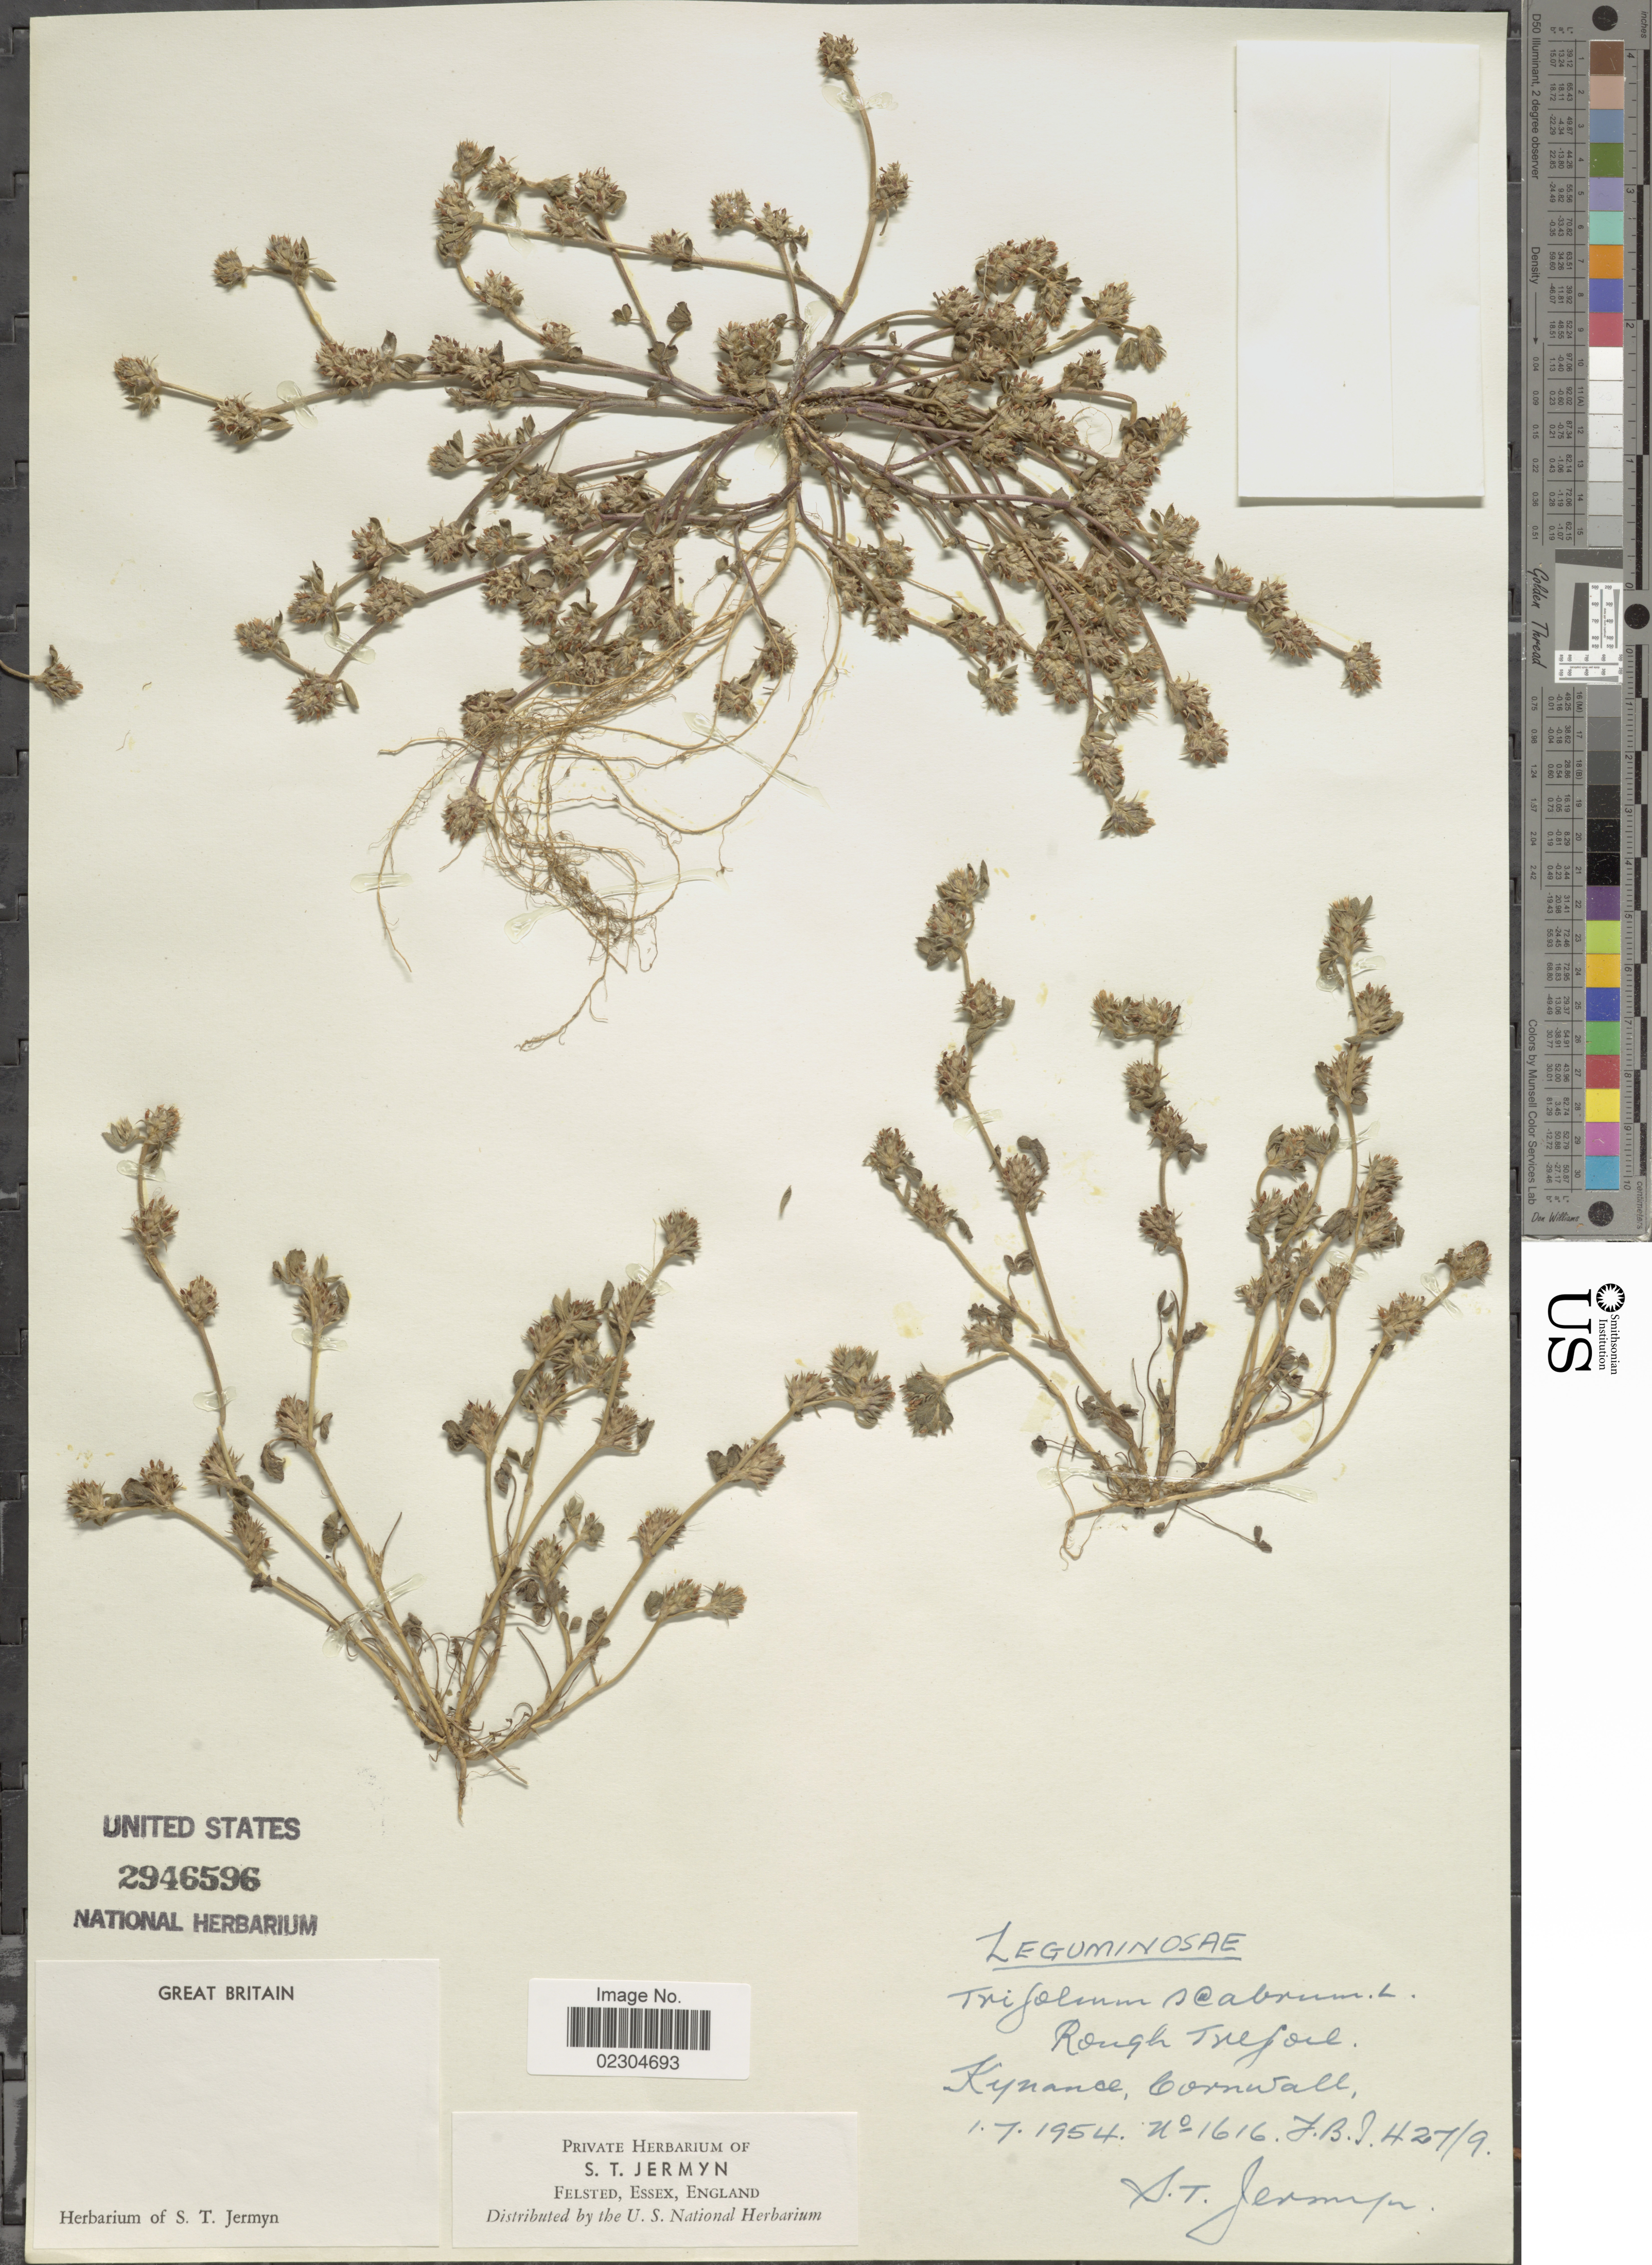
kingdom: Plantae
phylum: Tracheophyta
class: Magnoliopsida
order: Fabales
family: Fabaceae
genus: Trifolium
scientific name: Trifolium scabrum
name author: L.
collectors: S. Jermyn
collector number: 1616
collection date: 1954-07-01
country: United Kingdom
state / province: England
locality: Great Britain. Kynance, Cornwall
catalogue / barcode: US 2946596